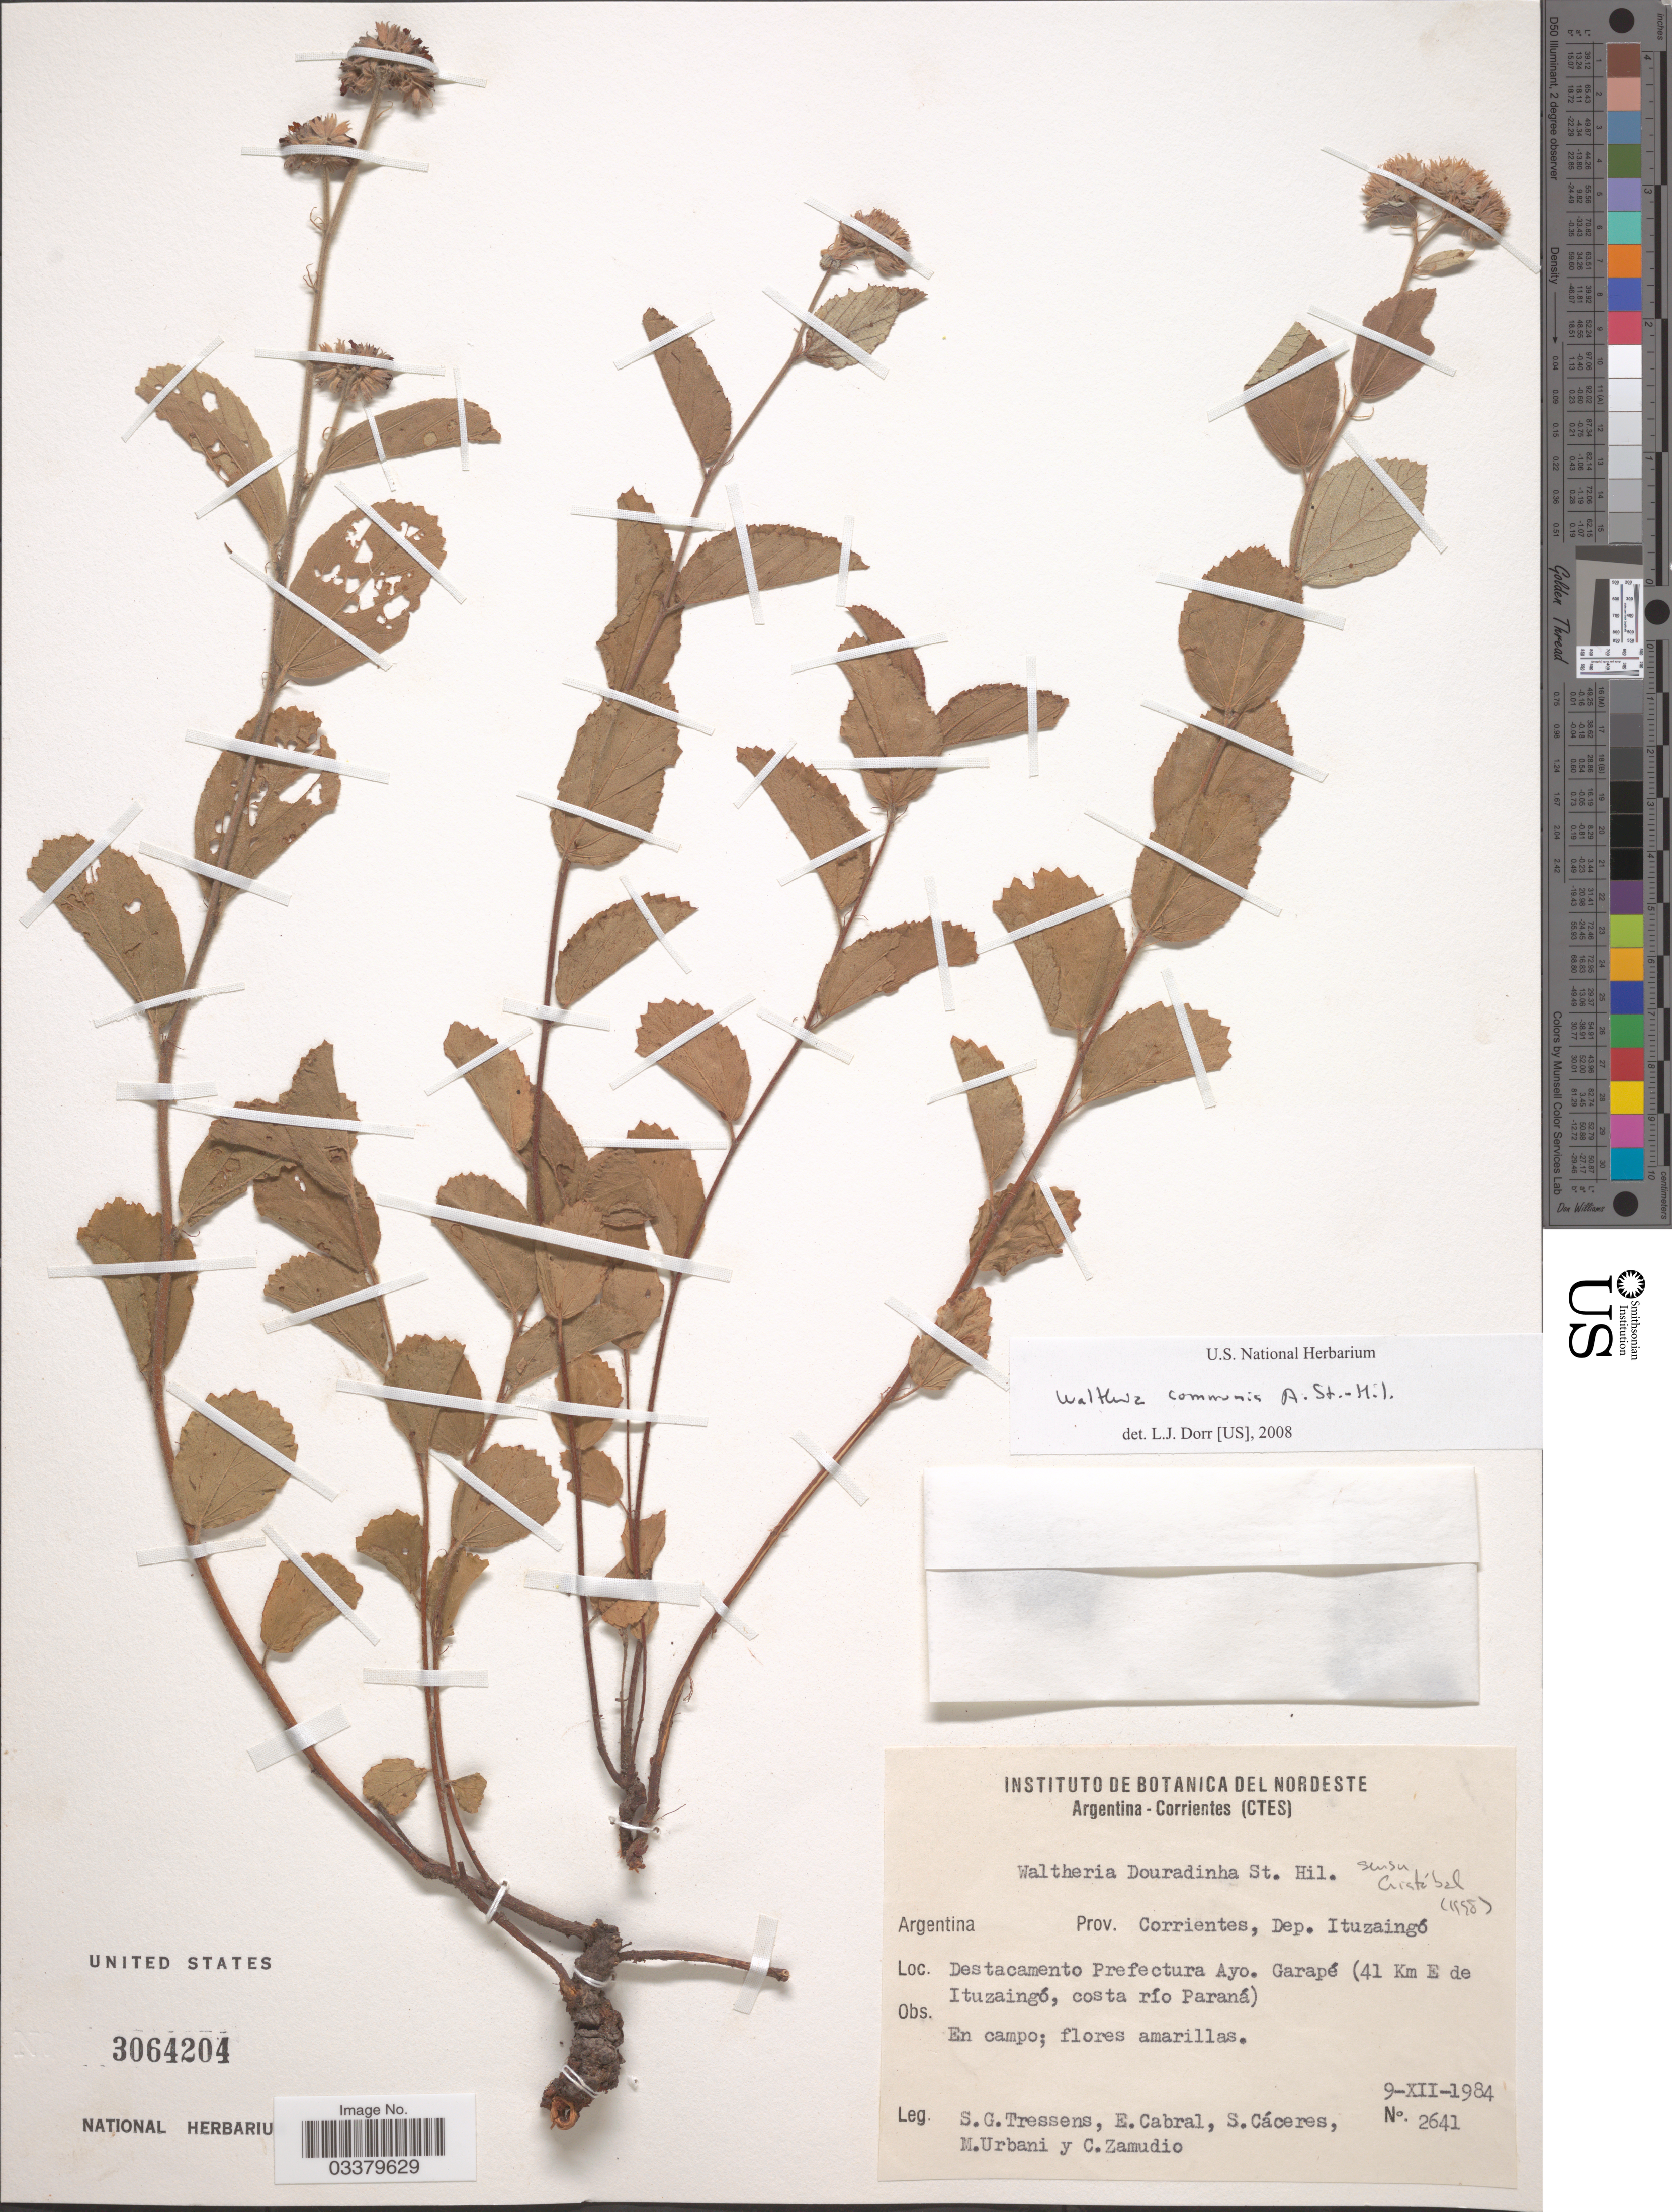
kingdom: Plantae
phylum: Tracheophyta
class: Magnoliopsida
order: Malvales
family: Malvaceae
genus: Waltheria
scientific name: Waltheria communis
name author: A. St.-Hil.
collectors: S. Tressens, E. Cabral, S. Cáceres, M. Urbani & C. Zamudio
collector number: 2641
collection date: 1984-12-09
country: Argentina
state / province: Corrientes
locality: Dep. Ituzaingó. Destacamento Prefectura Ayo. Garapé (41 Km E de Ituzaingó, costa río Paraná).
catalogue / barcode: US 3064204